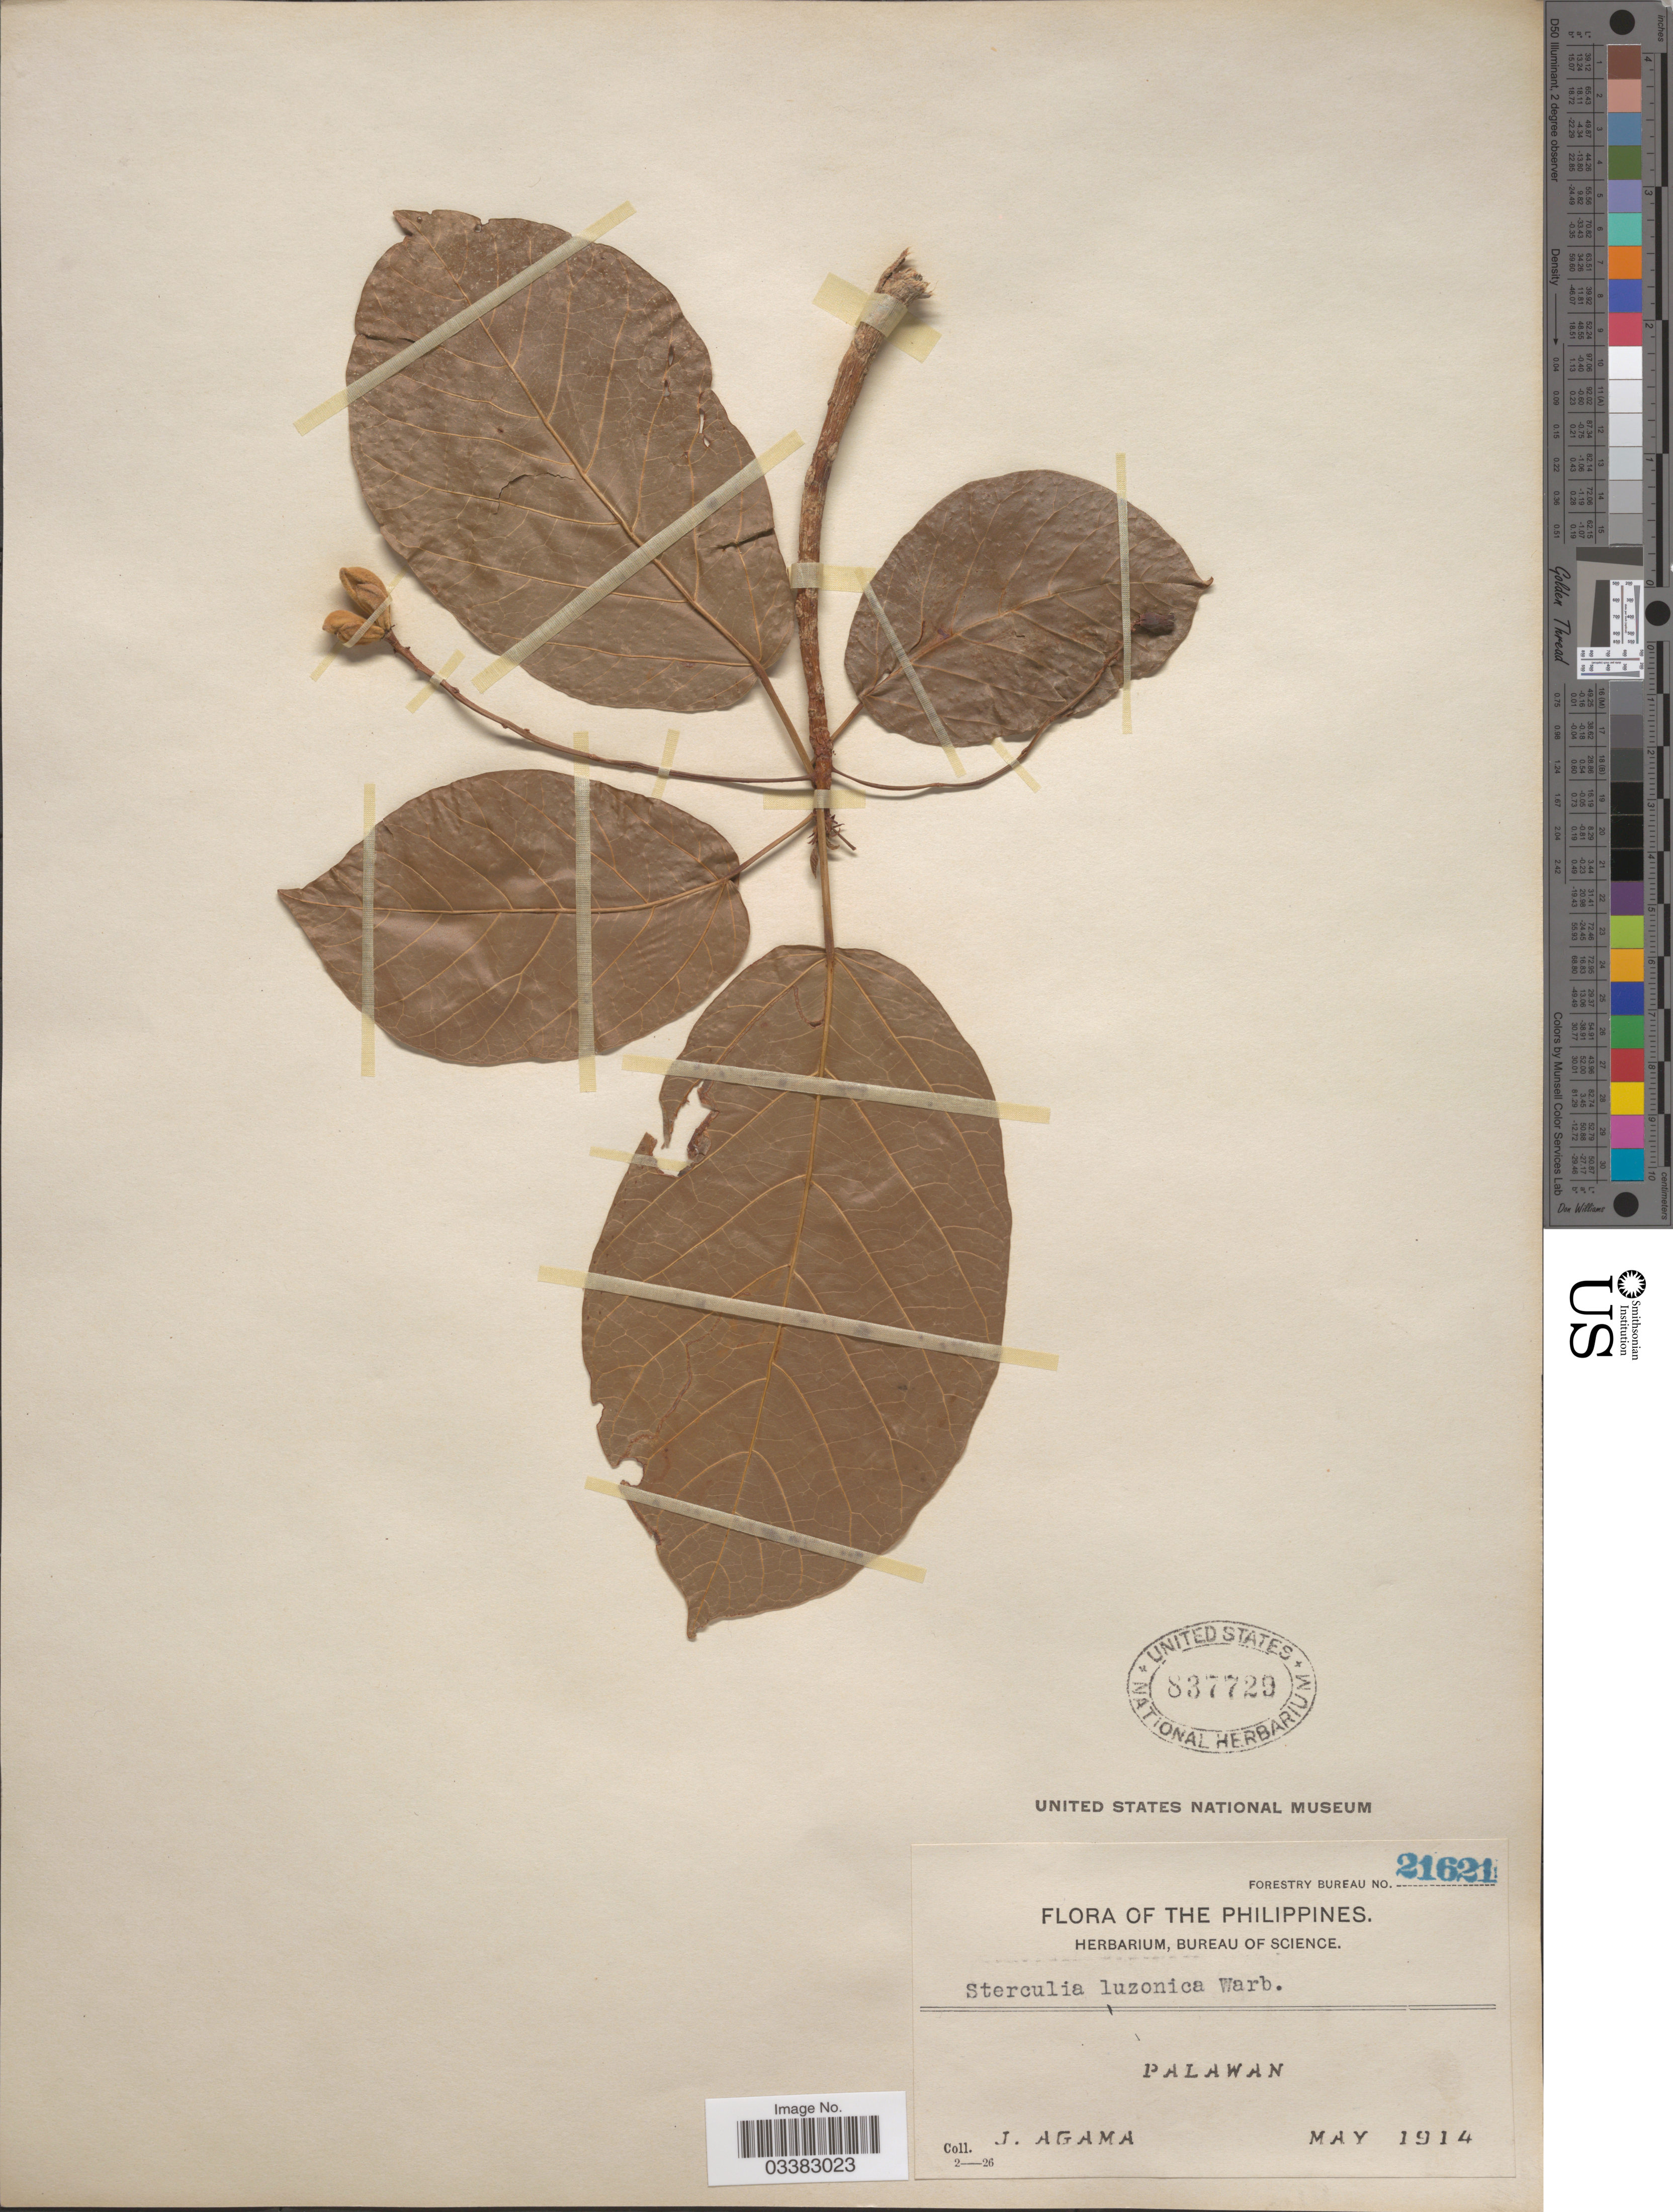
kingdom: Plantae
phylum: Tracheophyta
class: Magnoliopsida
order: Malvales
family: Malvaceae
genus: Sterculia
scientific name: Sterculia luzonica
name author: Warb.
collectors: J. Agama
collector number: Forestry Bureau 21621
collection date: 1914-05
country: Philippines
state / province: Mimaropa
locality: Palawan.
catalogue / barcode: US 837729